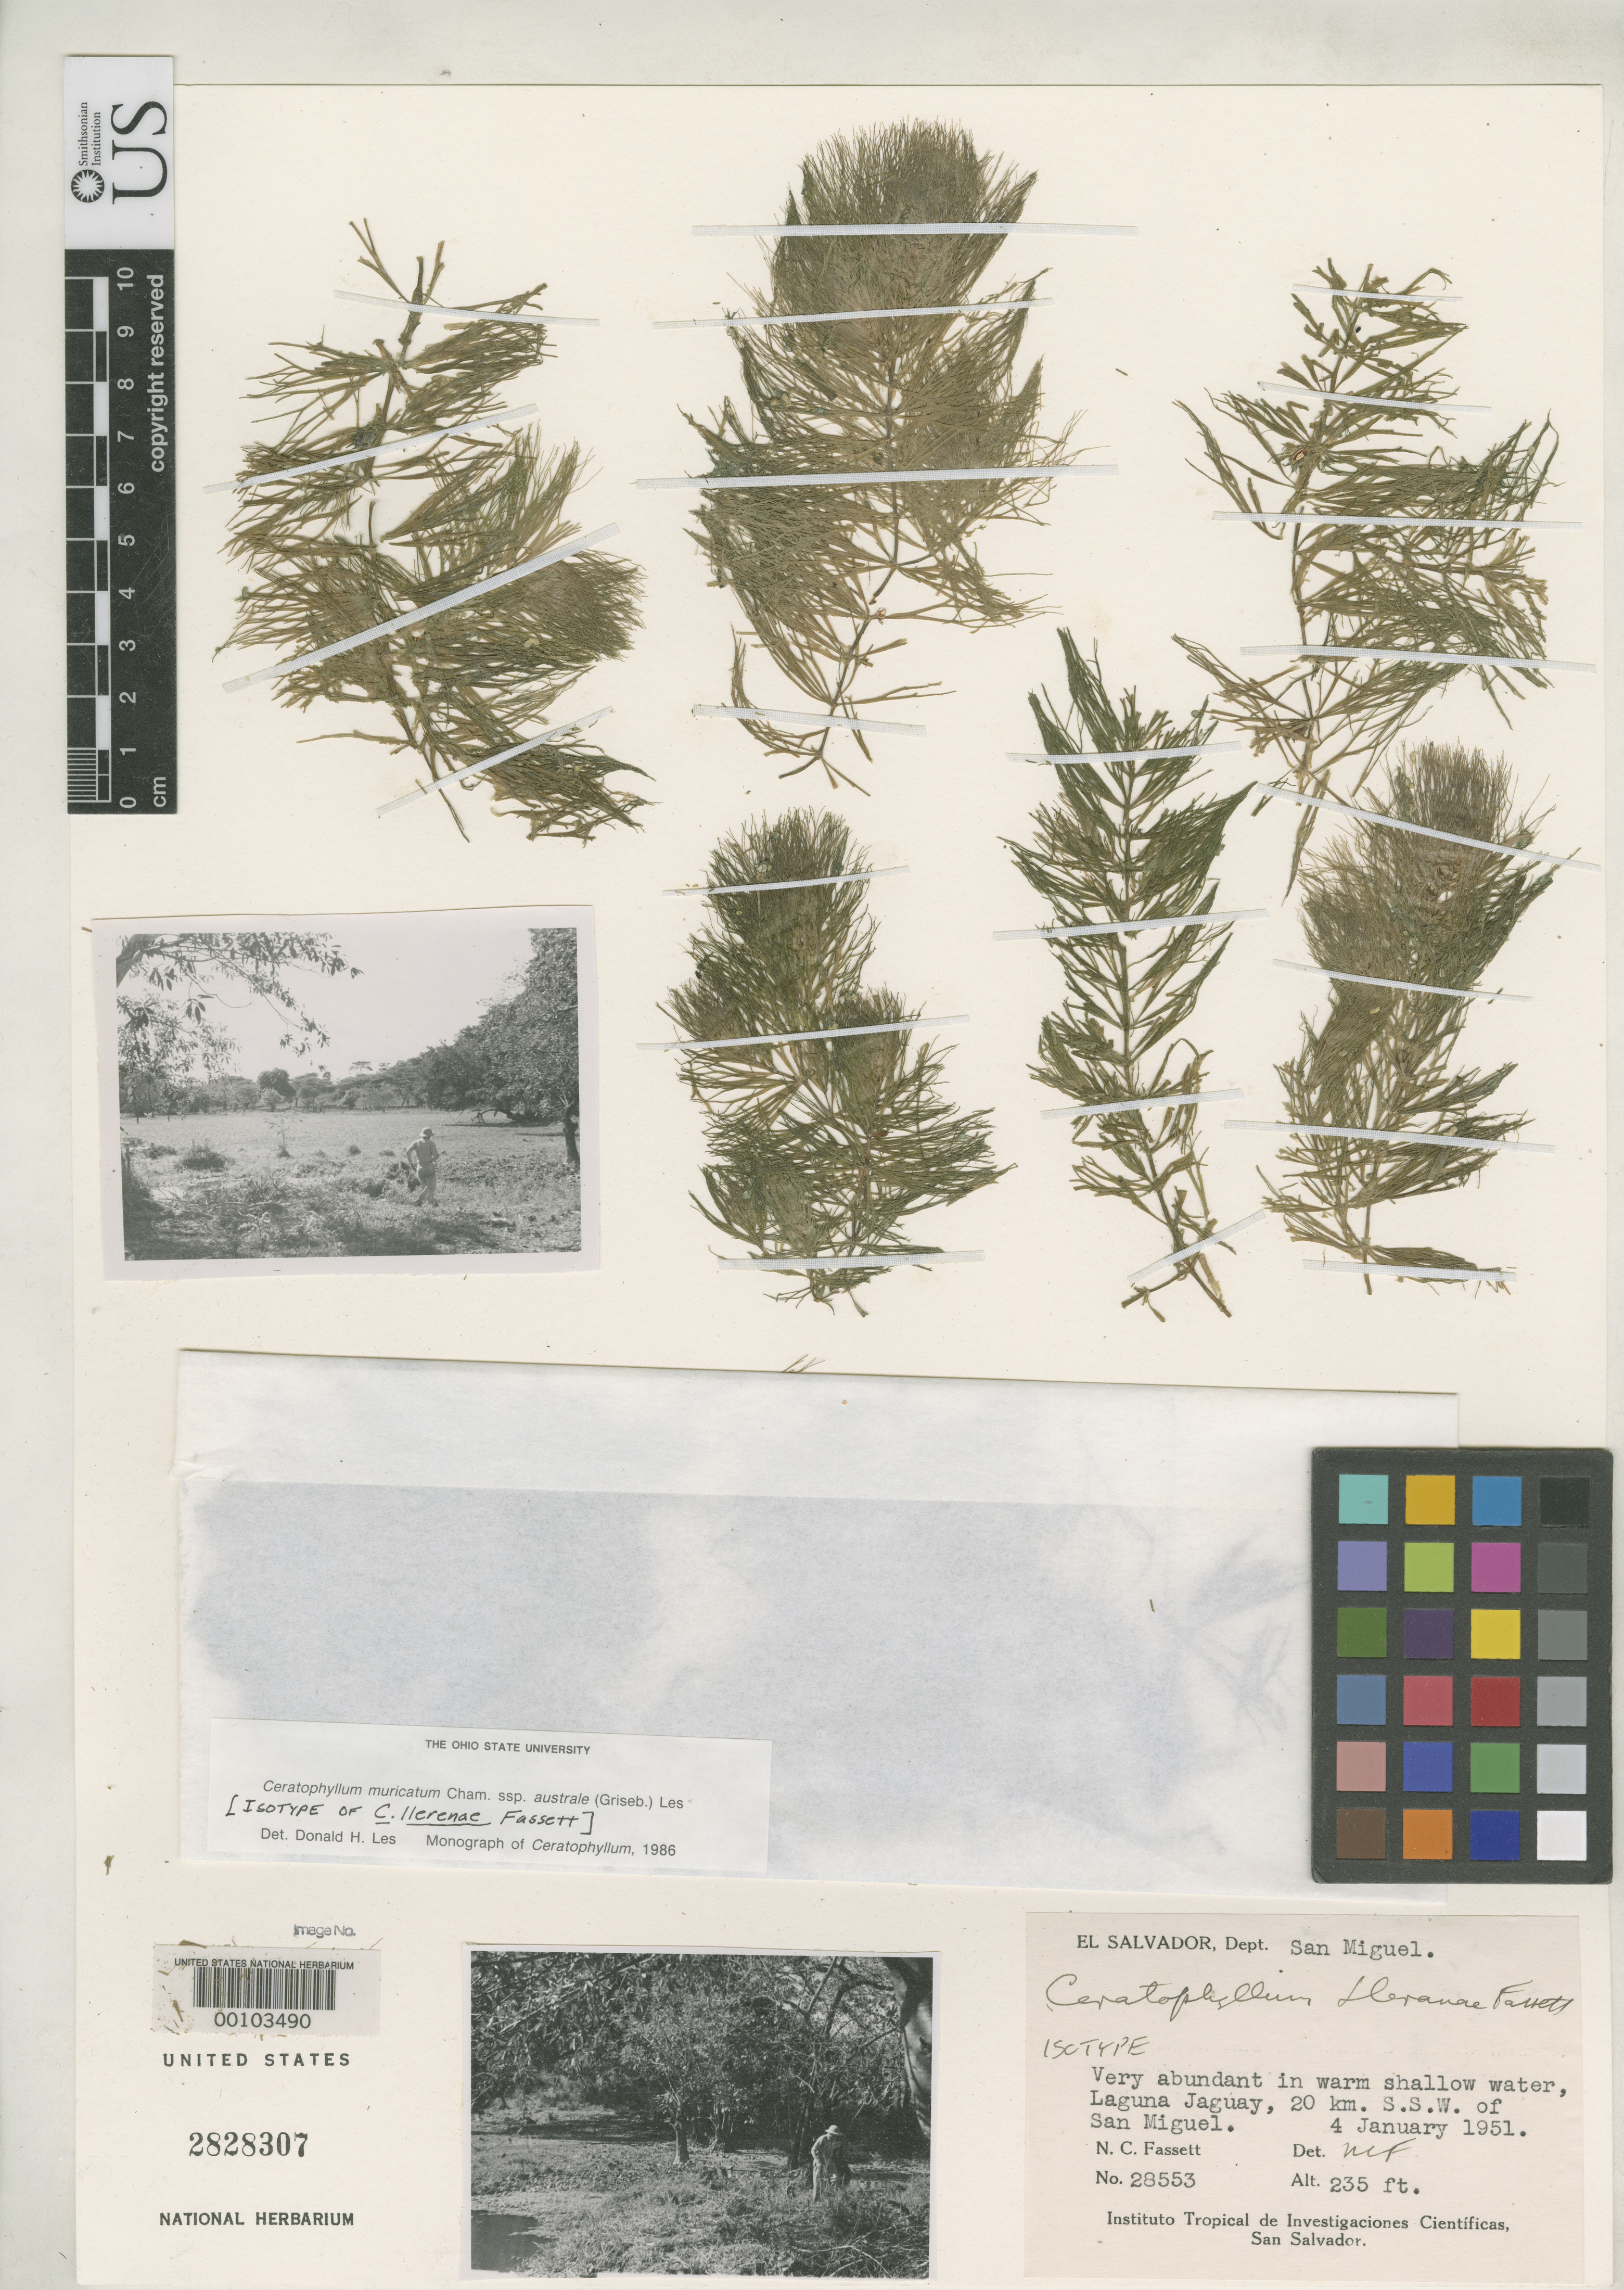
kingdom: Plantae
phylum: Tracheophyta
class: Magnoliopsida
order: Ceratophyllales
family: Ceratophyllaceae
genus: Ceratophyllum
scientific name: Ceratophyllum llerenae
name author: Fassett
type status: Isotype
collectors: N. C. Fassett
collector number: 28553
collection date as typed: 04 Jan 1951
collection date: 1951-01-04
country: El Salvador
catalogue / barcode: US 2828307